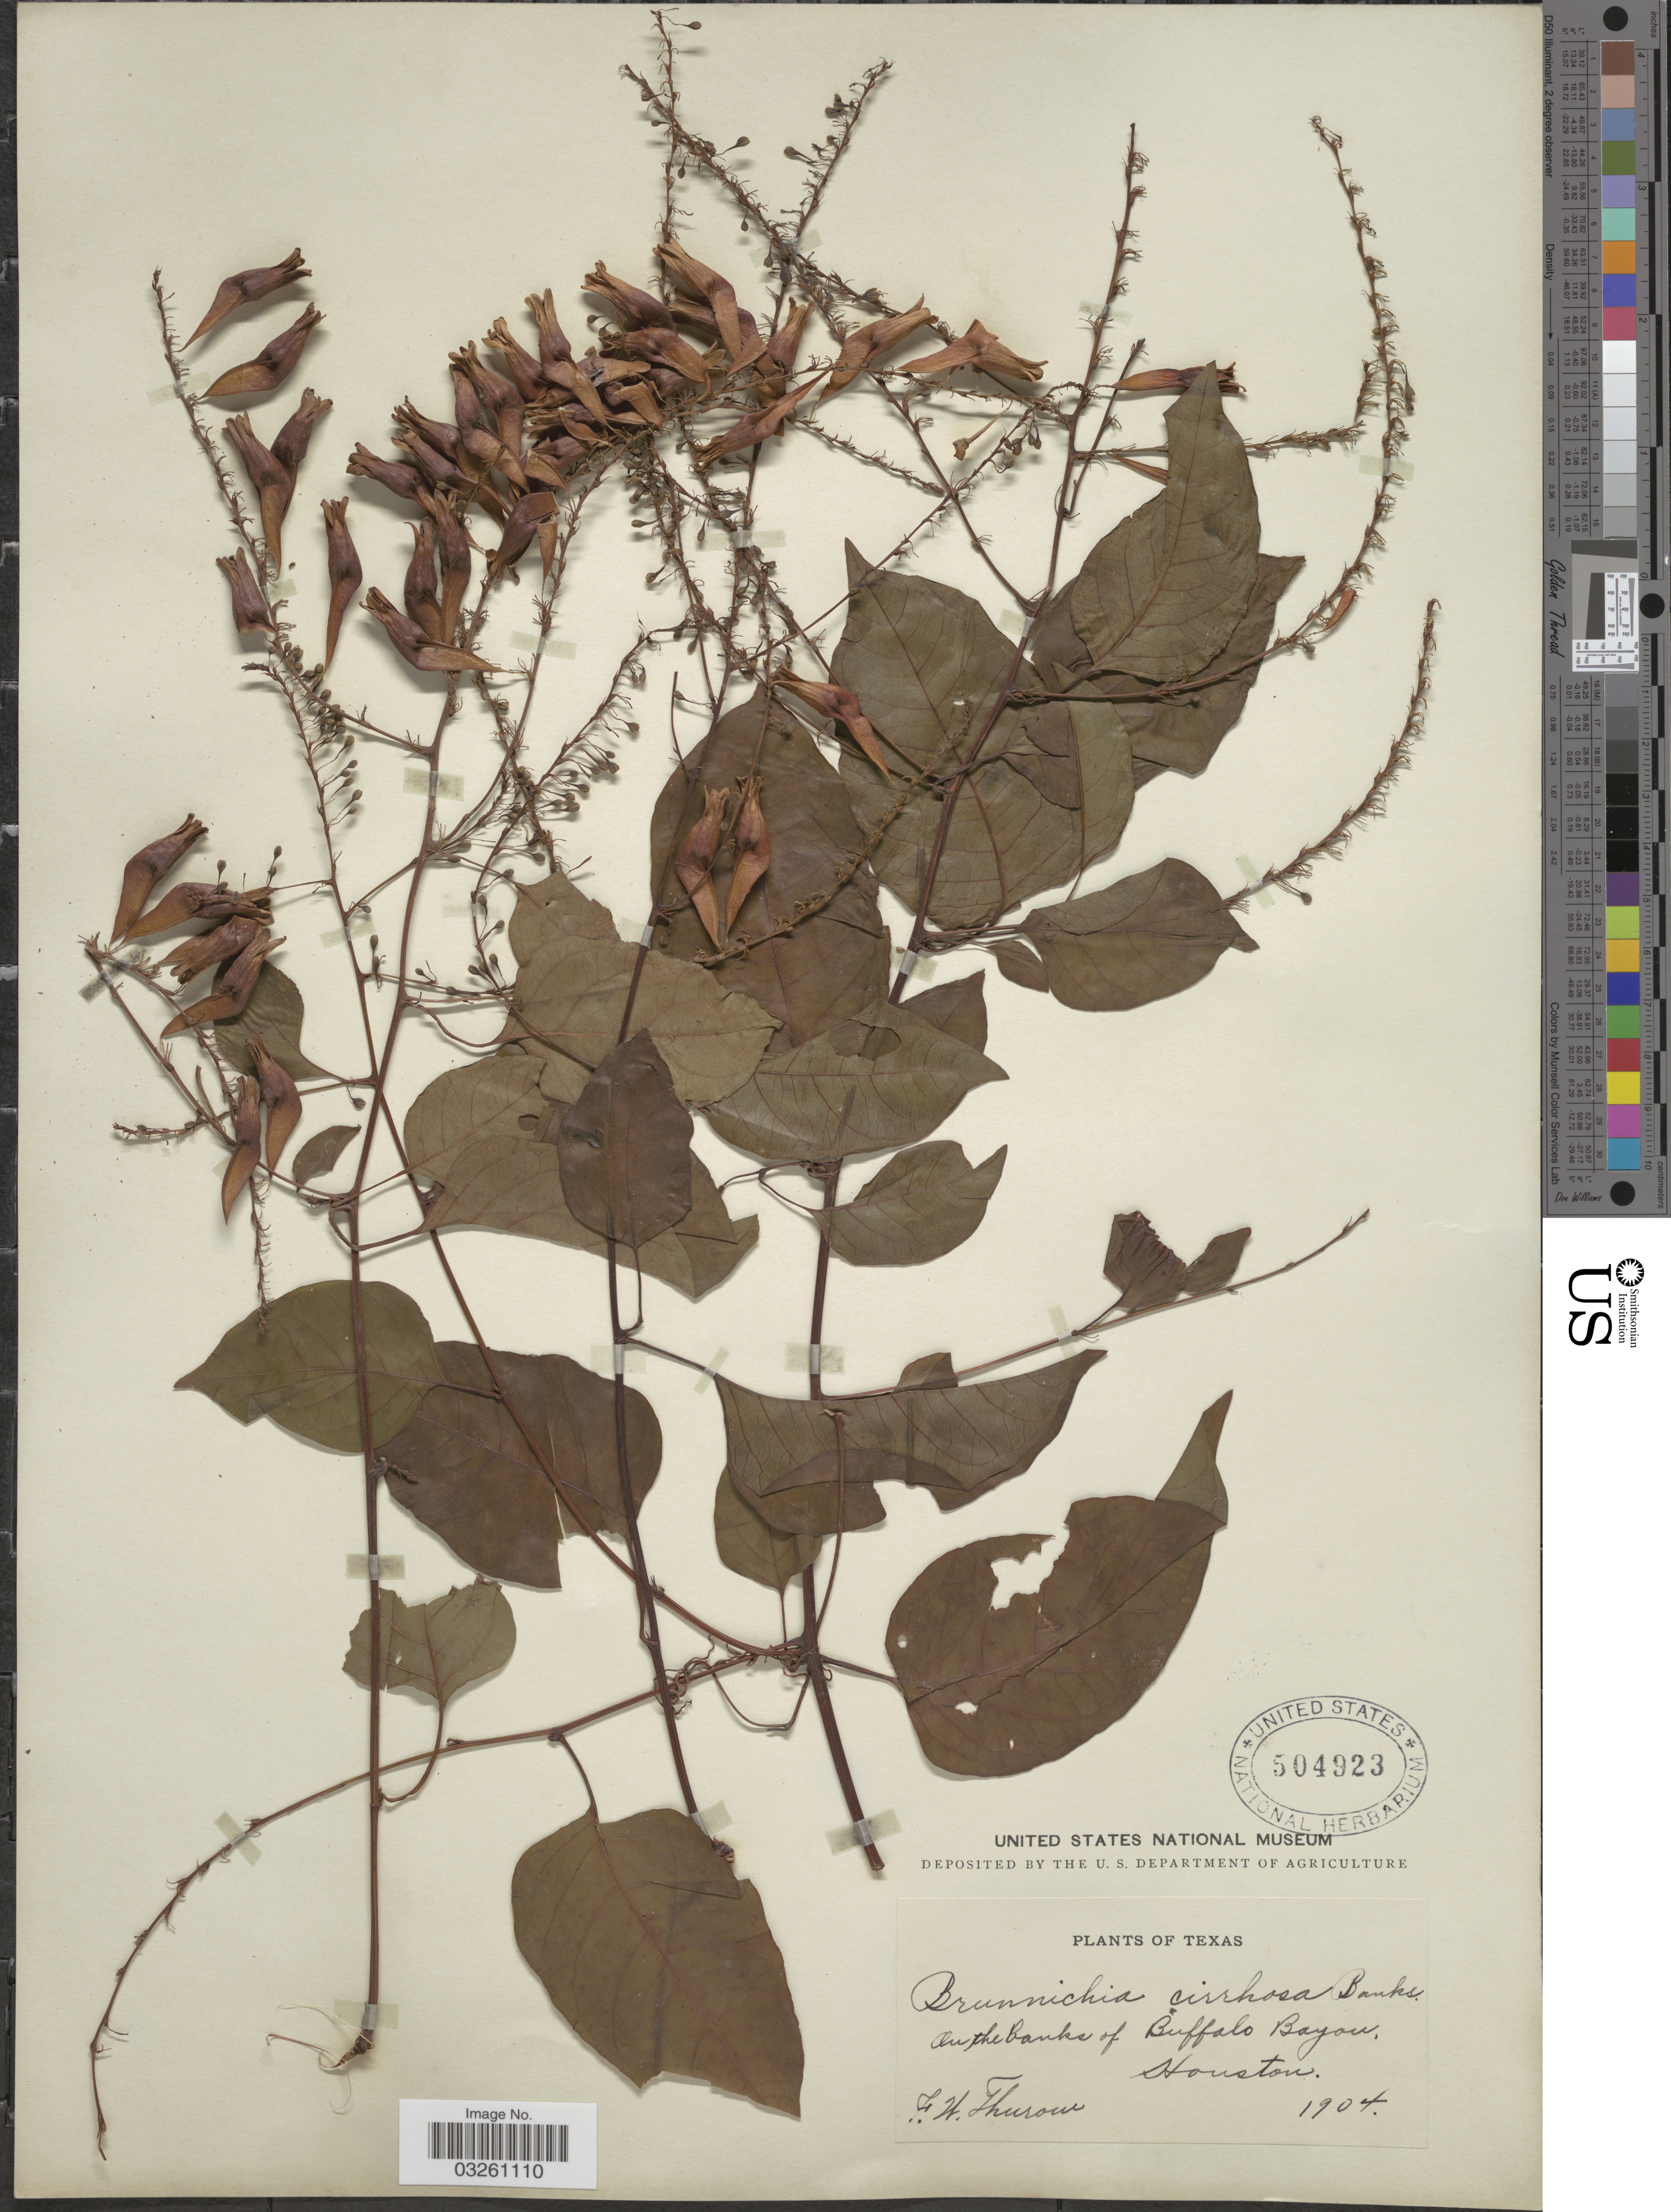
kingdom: Plantae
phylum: Tracheophyta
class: Magnoliopsida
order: Caryophyllales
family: Polygonaceae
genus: Brunnichia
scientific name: Brunnichia cirrhosa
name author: Gaertn.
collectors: F. W. Thurow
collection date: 1904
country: United States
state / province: Texas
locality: On the banks of Buffalo Bayou. Houston.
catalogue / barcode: US 504923